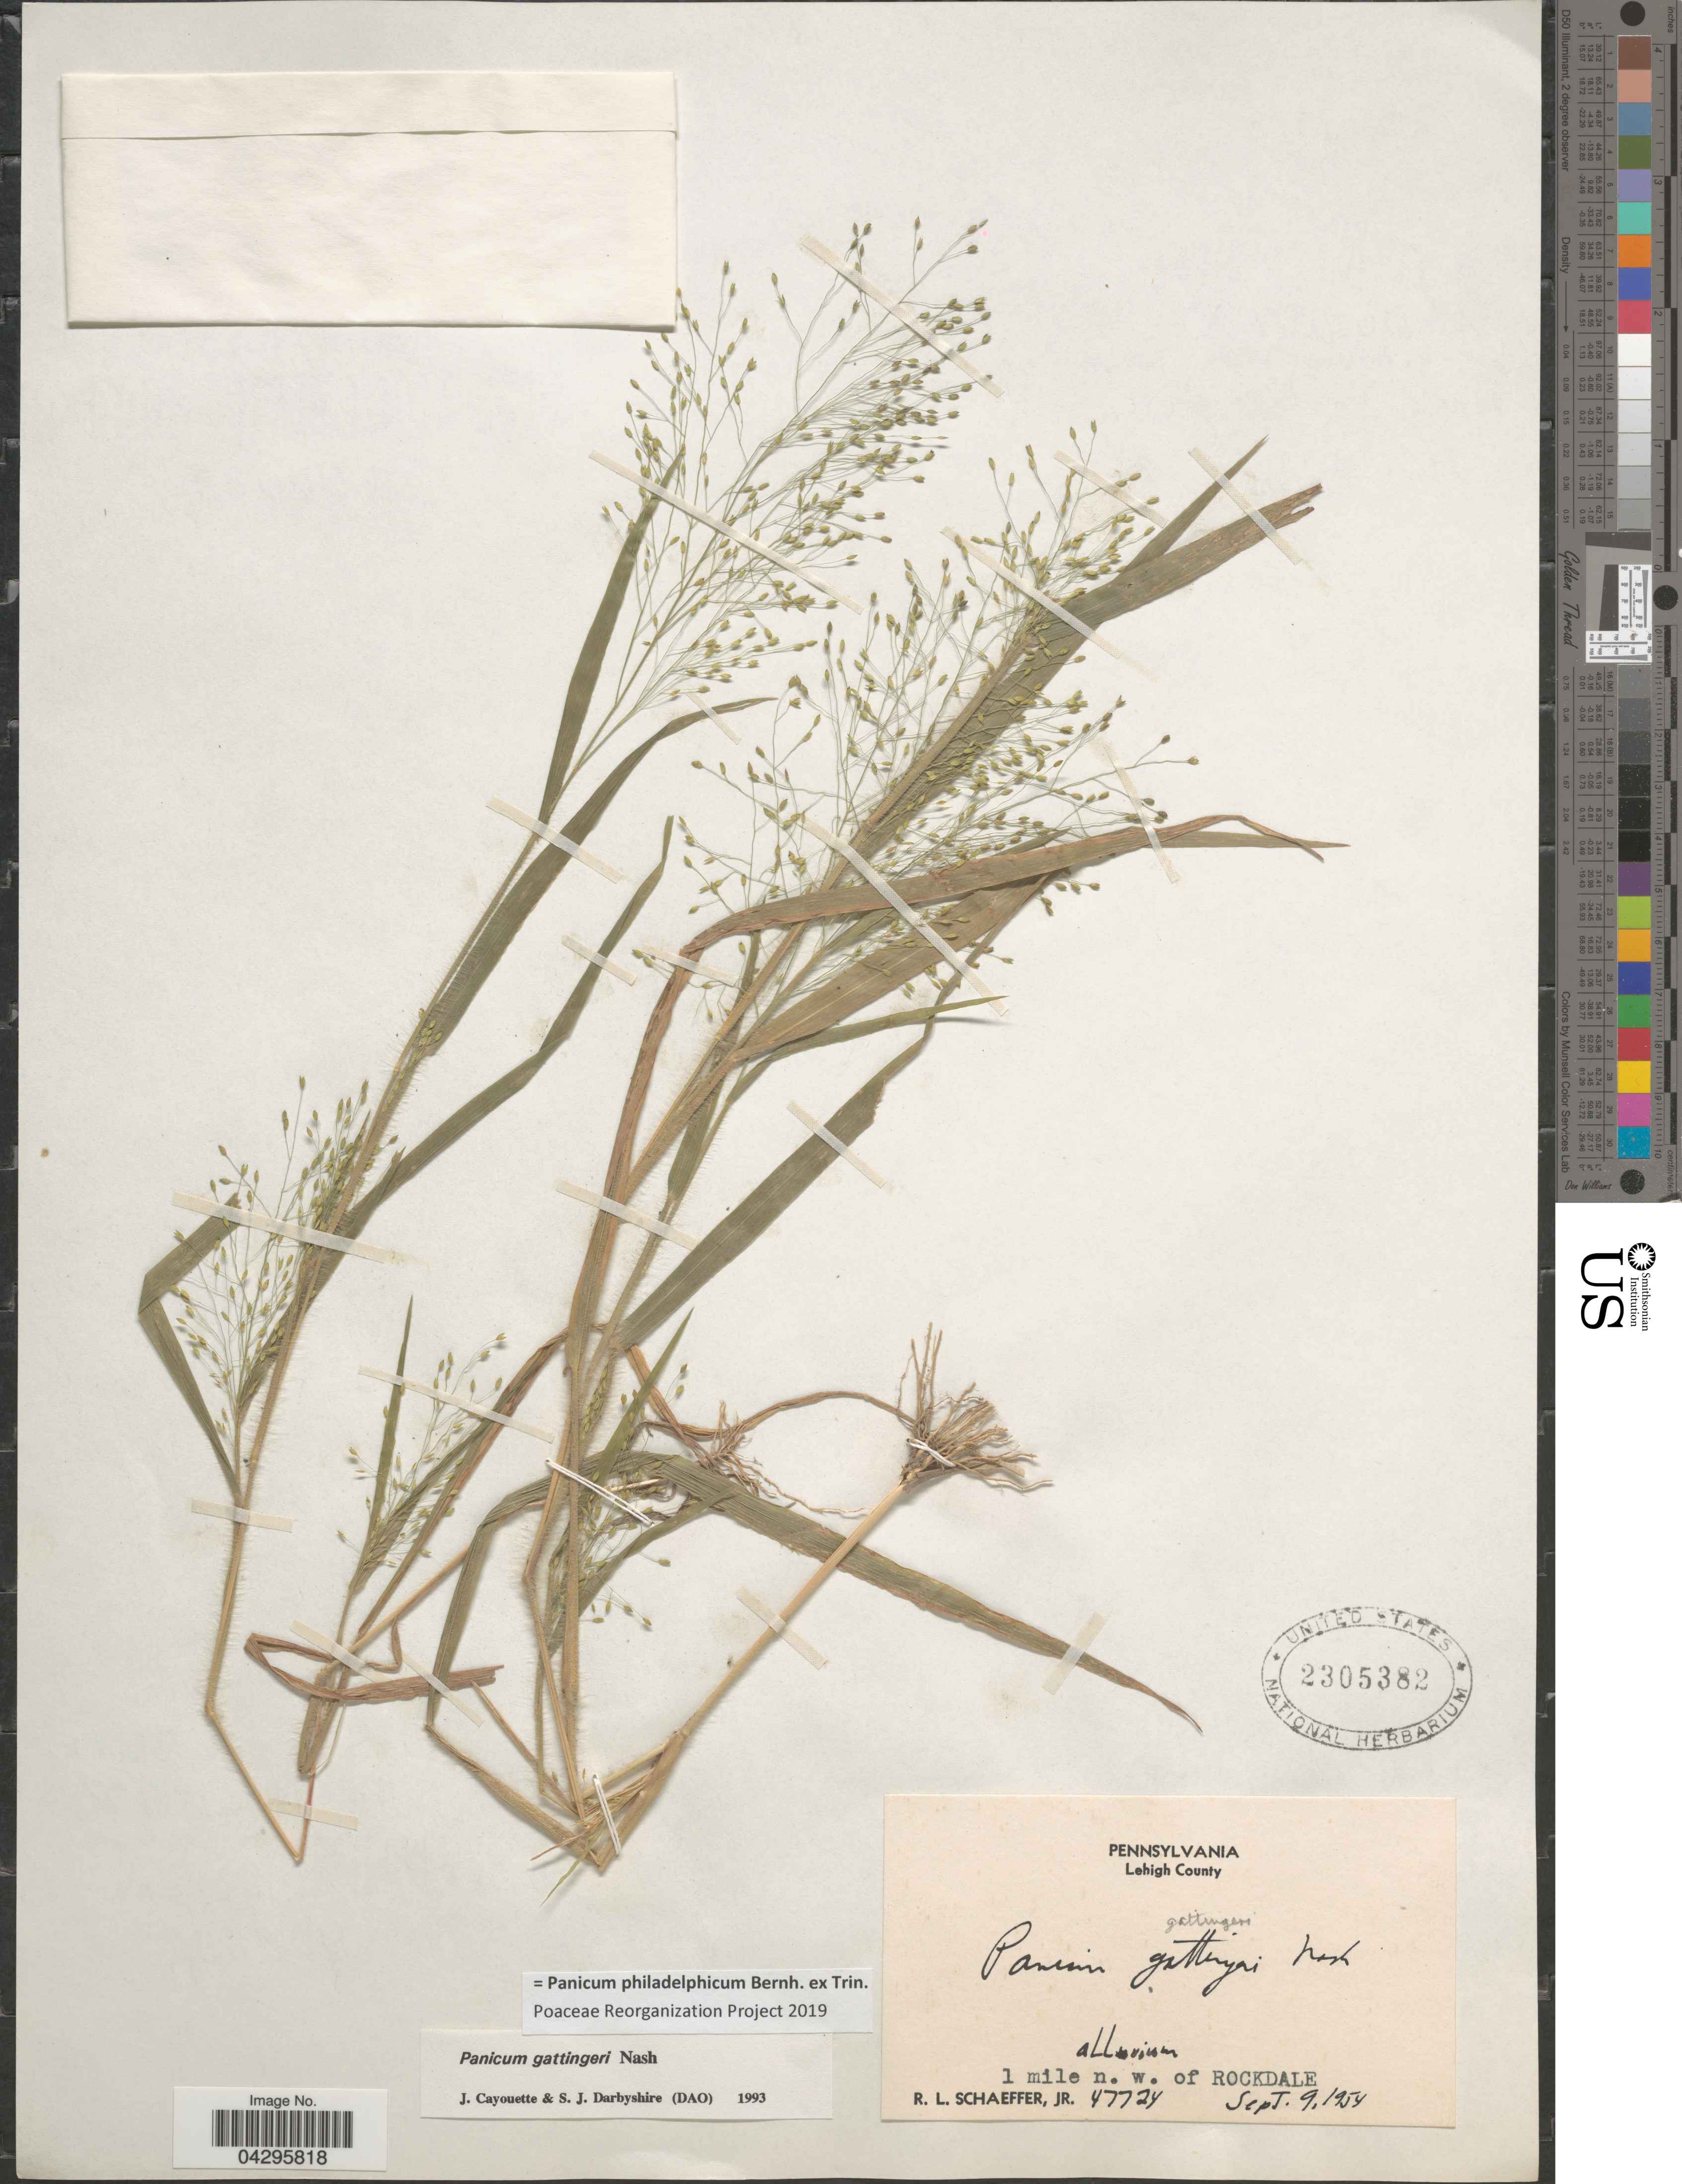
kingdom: Plantae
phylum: Tracheophyta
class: Liliopsida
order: Poales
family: Poaceae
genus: Panicum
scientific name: Panicum philadelphicum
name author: Bernh. ex Trin.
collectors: R. L. Schaeffer Jr.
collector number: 47724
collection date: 1954-09-09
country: United States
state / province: Pennsylvania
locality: Lehigh County. 1 mile n.w. of Rockdale.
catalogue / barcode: US 2305382